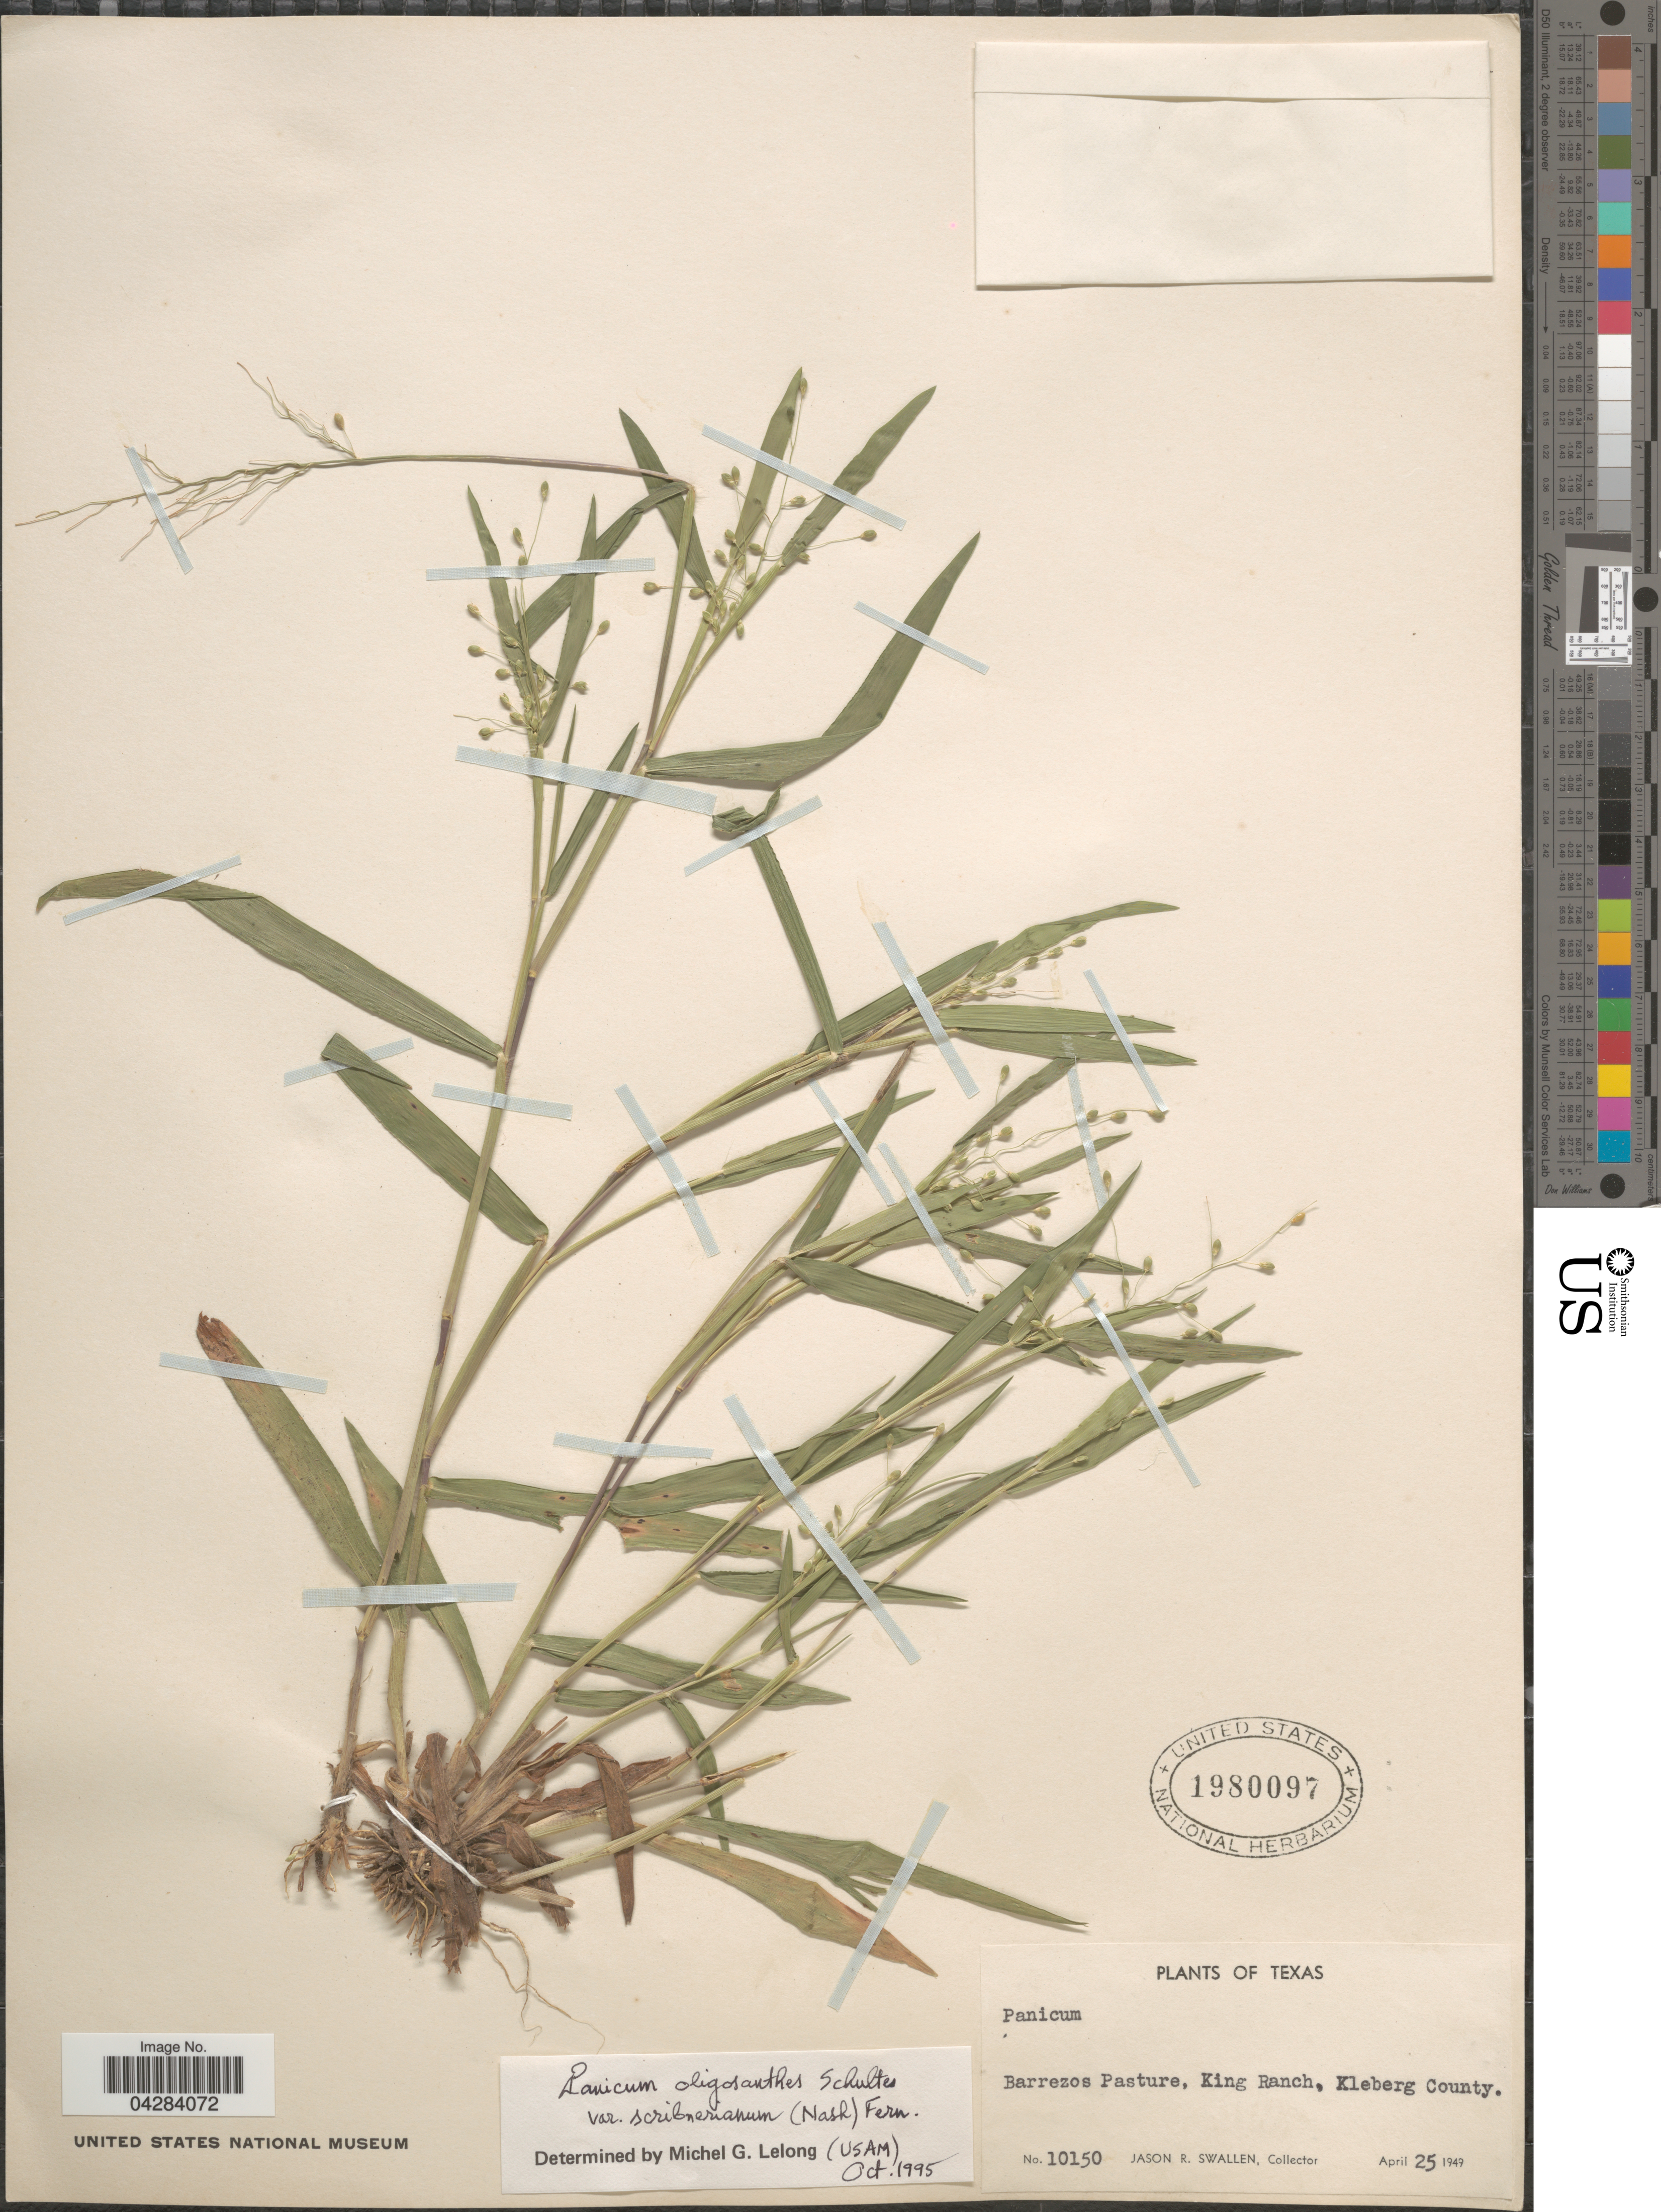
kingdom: Plantae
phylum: Tracheophyta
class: Liliopsida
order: Poales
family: Poaceae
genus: Dichanthelium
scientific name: Dichanthelium oligosanthes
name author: (Schult.) Gould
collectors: J. R. Swallen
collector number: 10150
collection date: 1949-04-25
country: United States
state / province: Texas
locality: Barrezos Pasture, King Ranch, Kleberg County.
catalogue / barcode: US 1980097